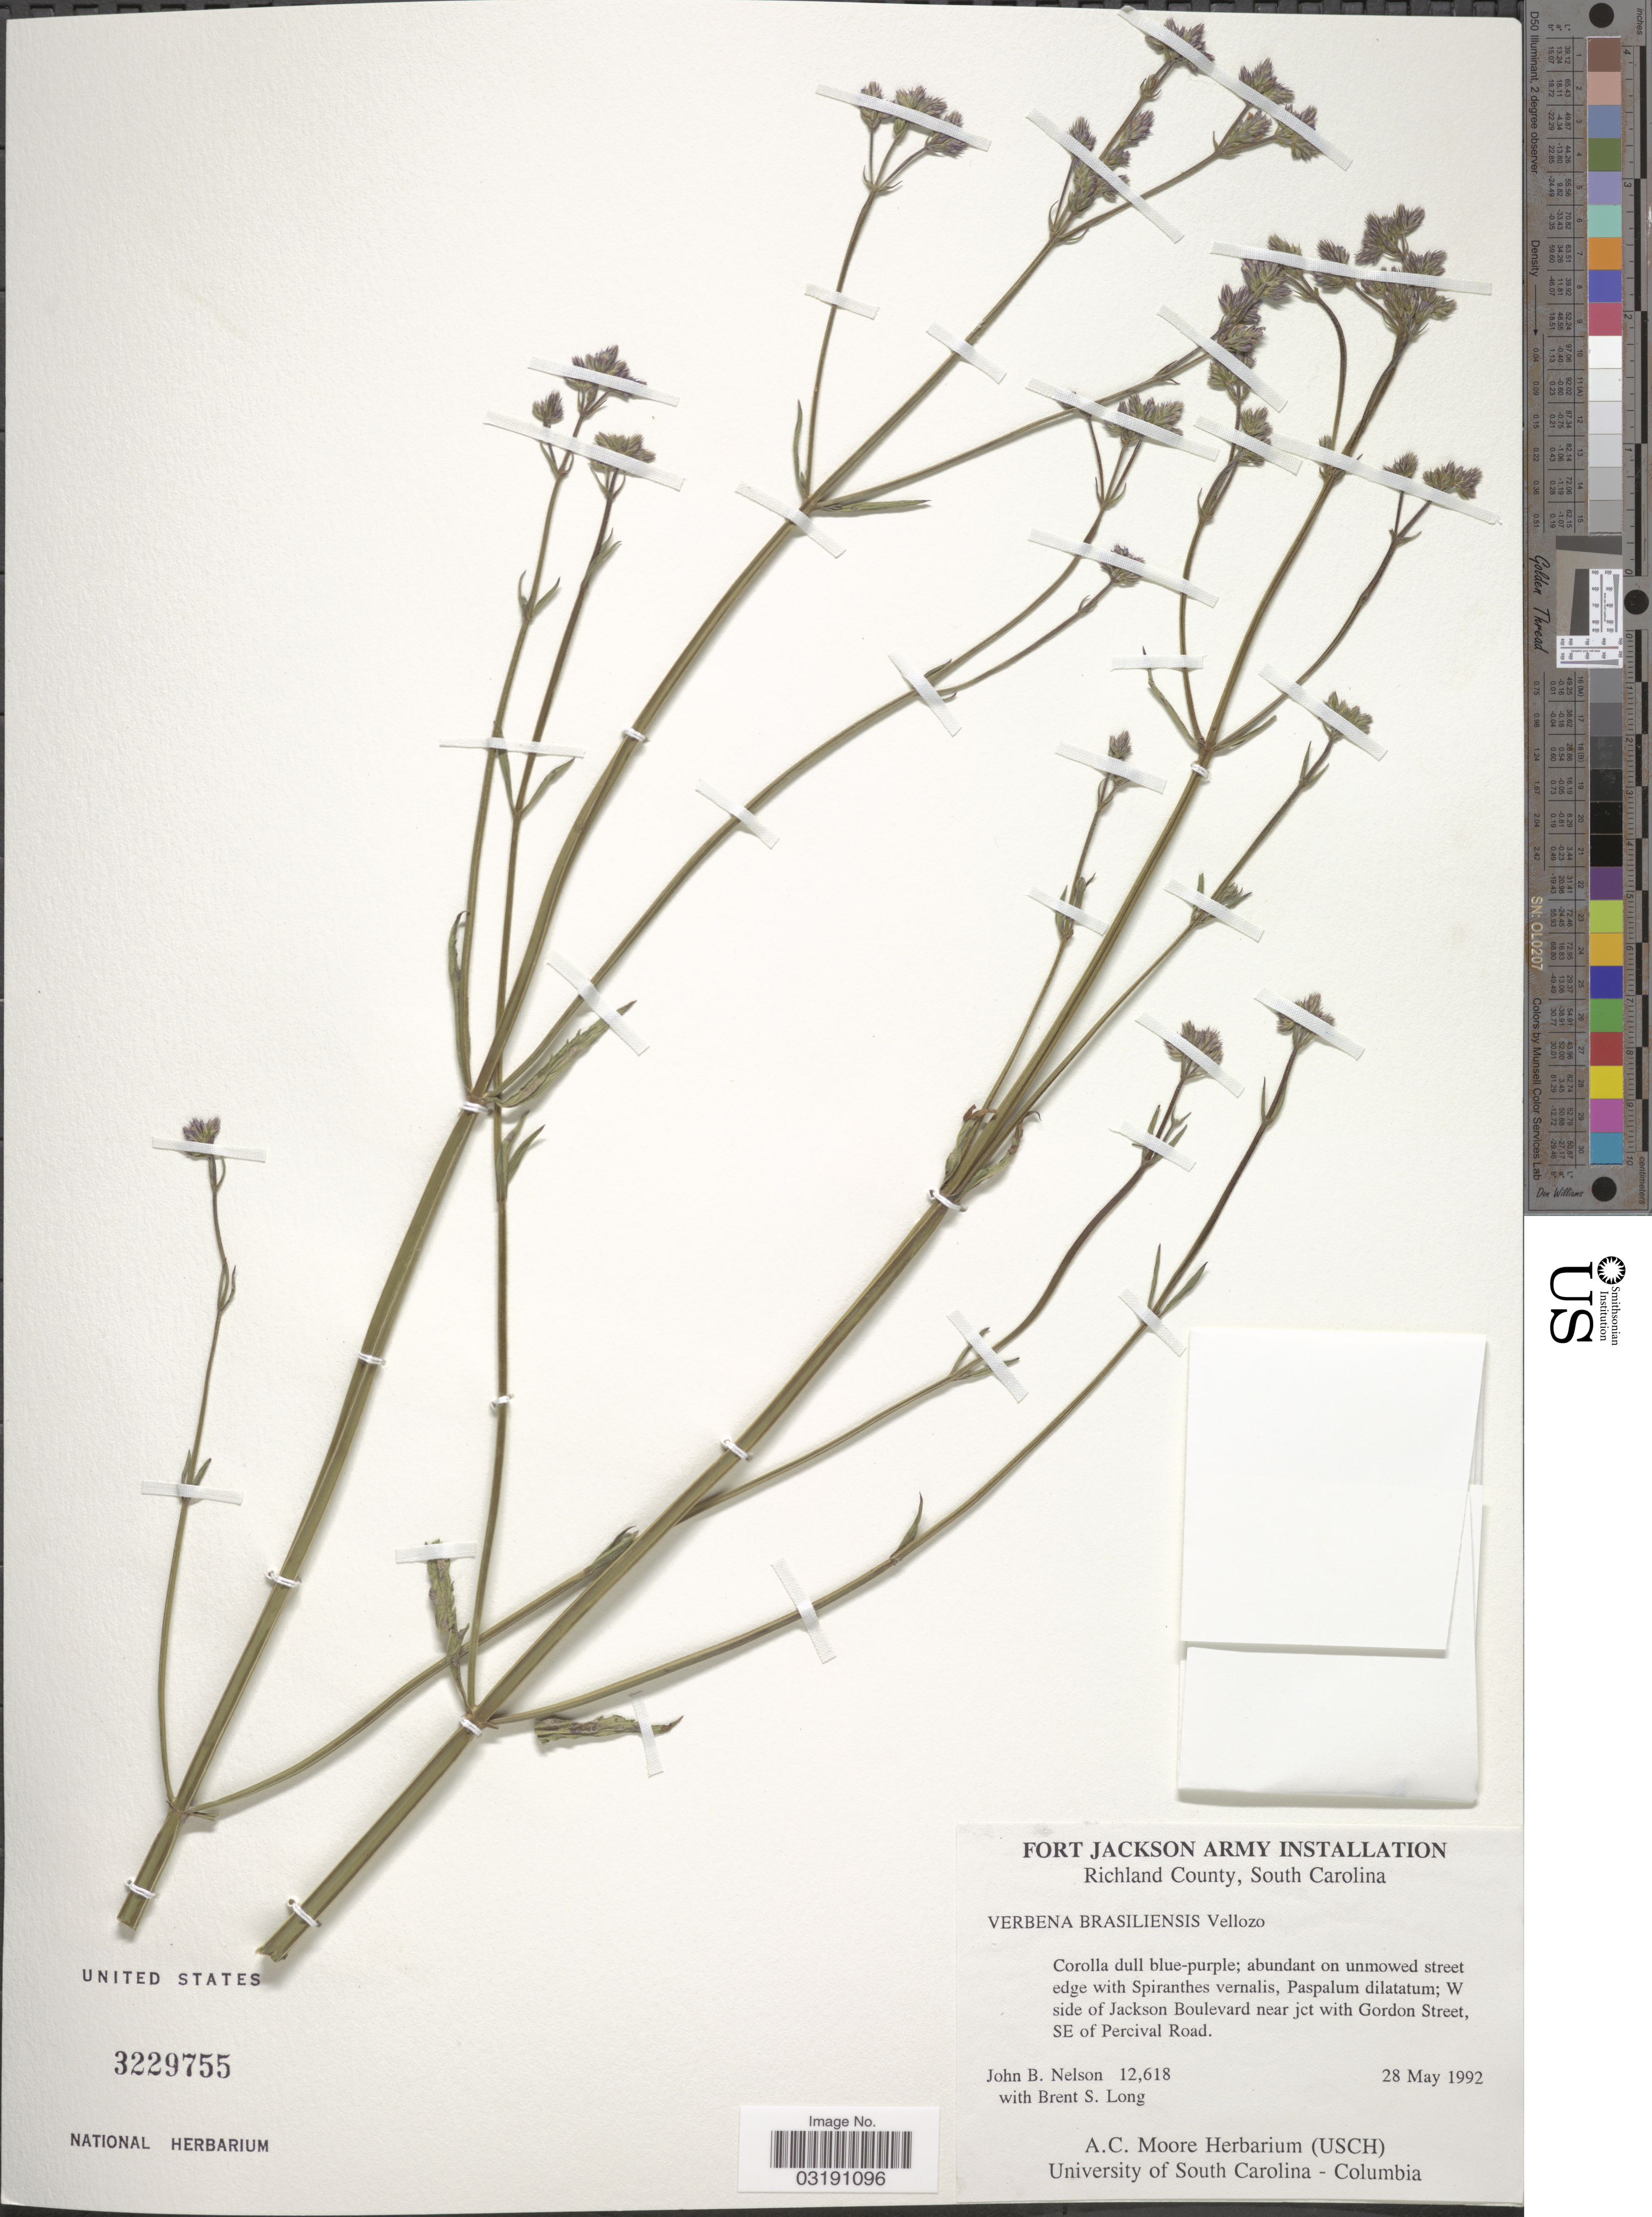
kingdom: Plantae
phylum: Tracheophyta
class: Magnoliopsida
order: Lamiales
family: Verbenaceae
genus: Verbena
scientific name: Verbena brasiliensis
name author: Vell.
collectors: J. Nelson & B. Long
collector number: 12618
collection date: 1992-05-28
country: United States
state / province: South Carolina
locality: Fort Jackson. Richland County. W side of Jackson Boulevard near jct with Gordon Street, SE of Percival Road.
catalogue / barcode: US 3229755